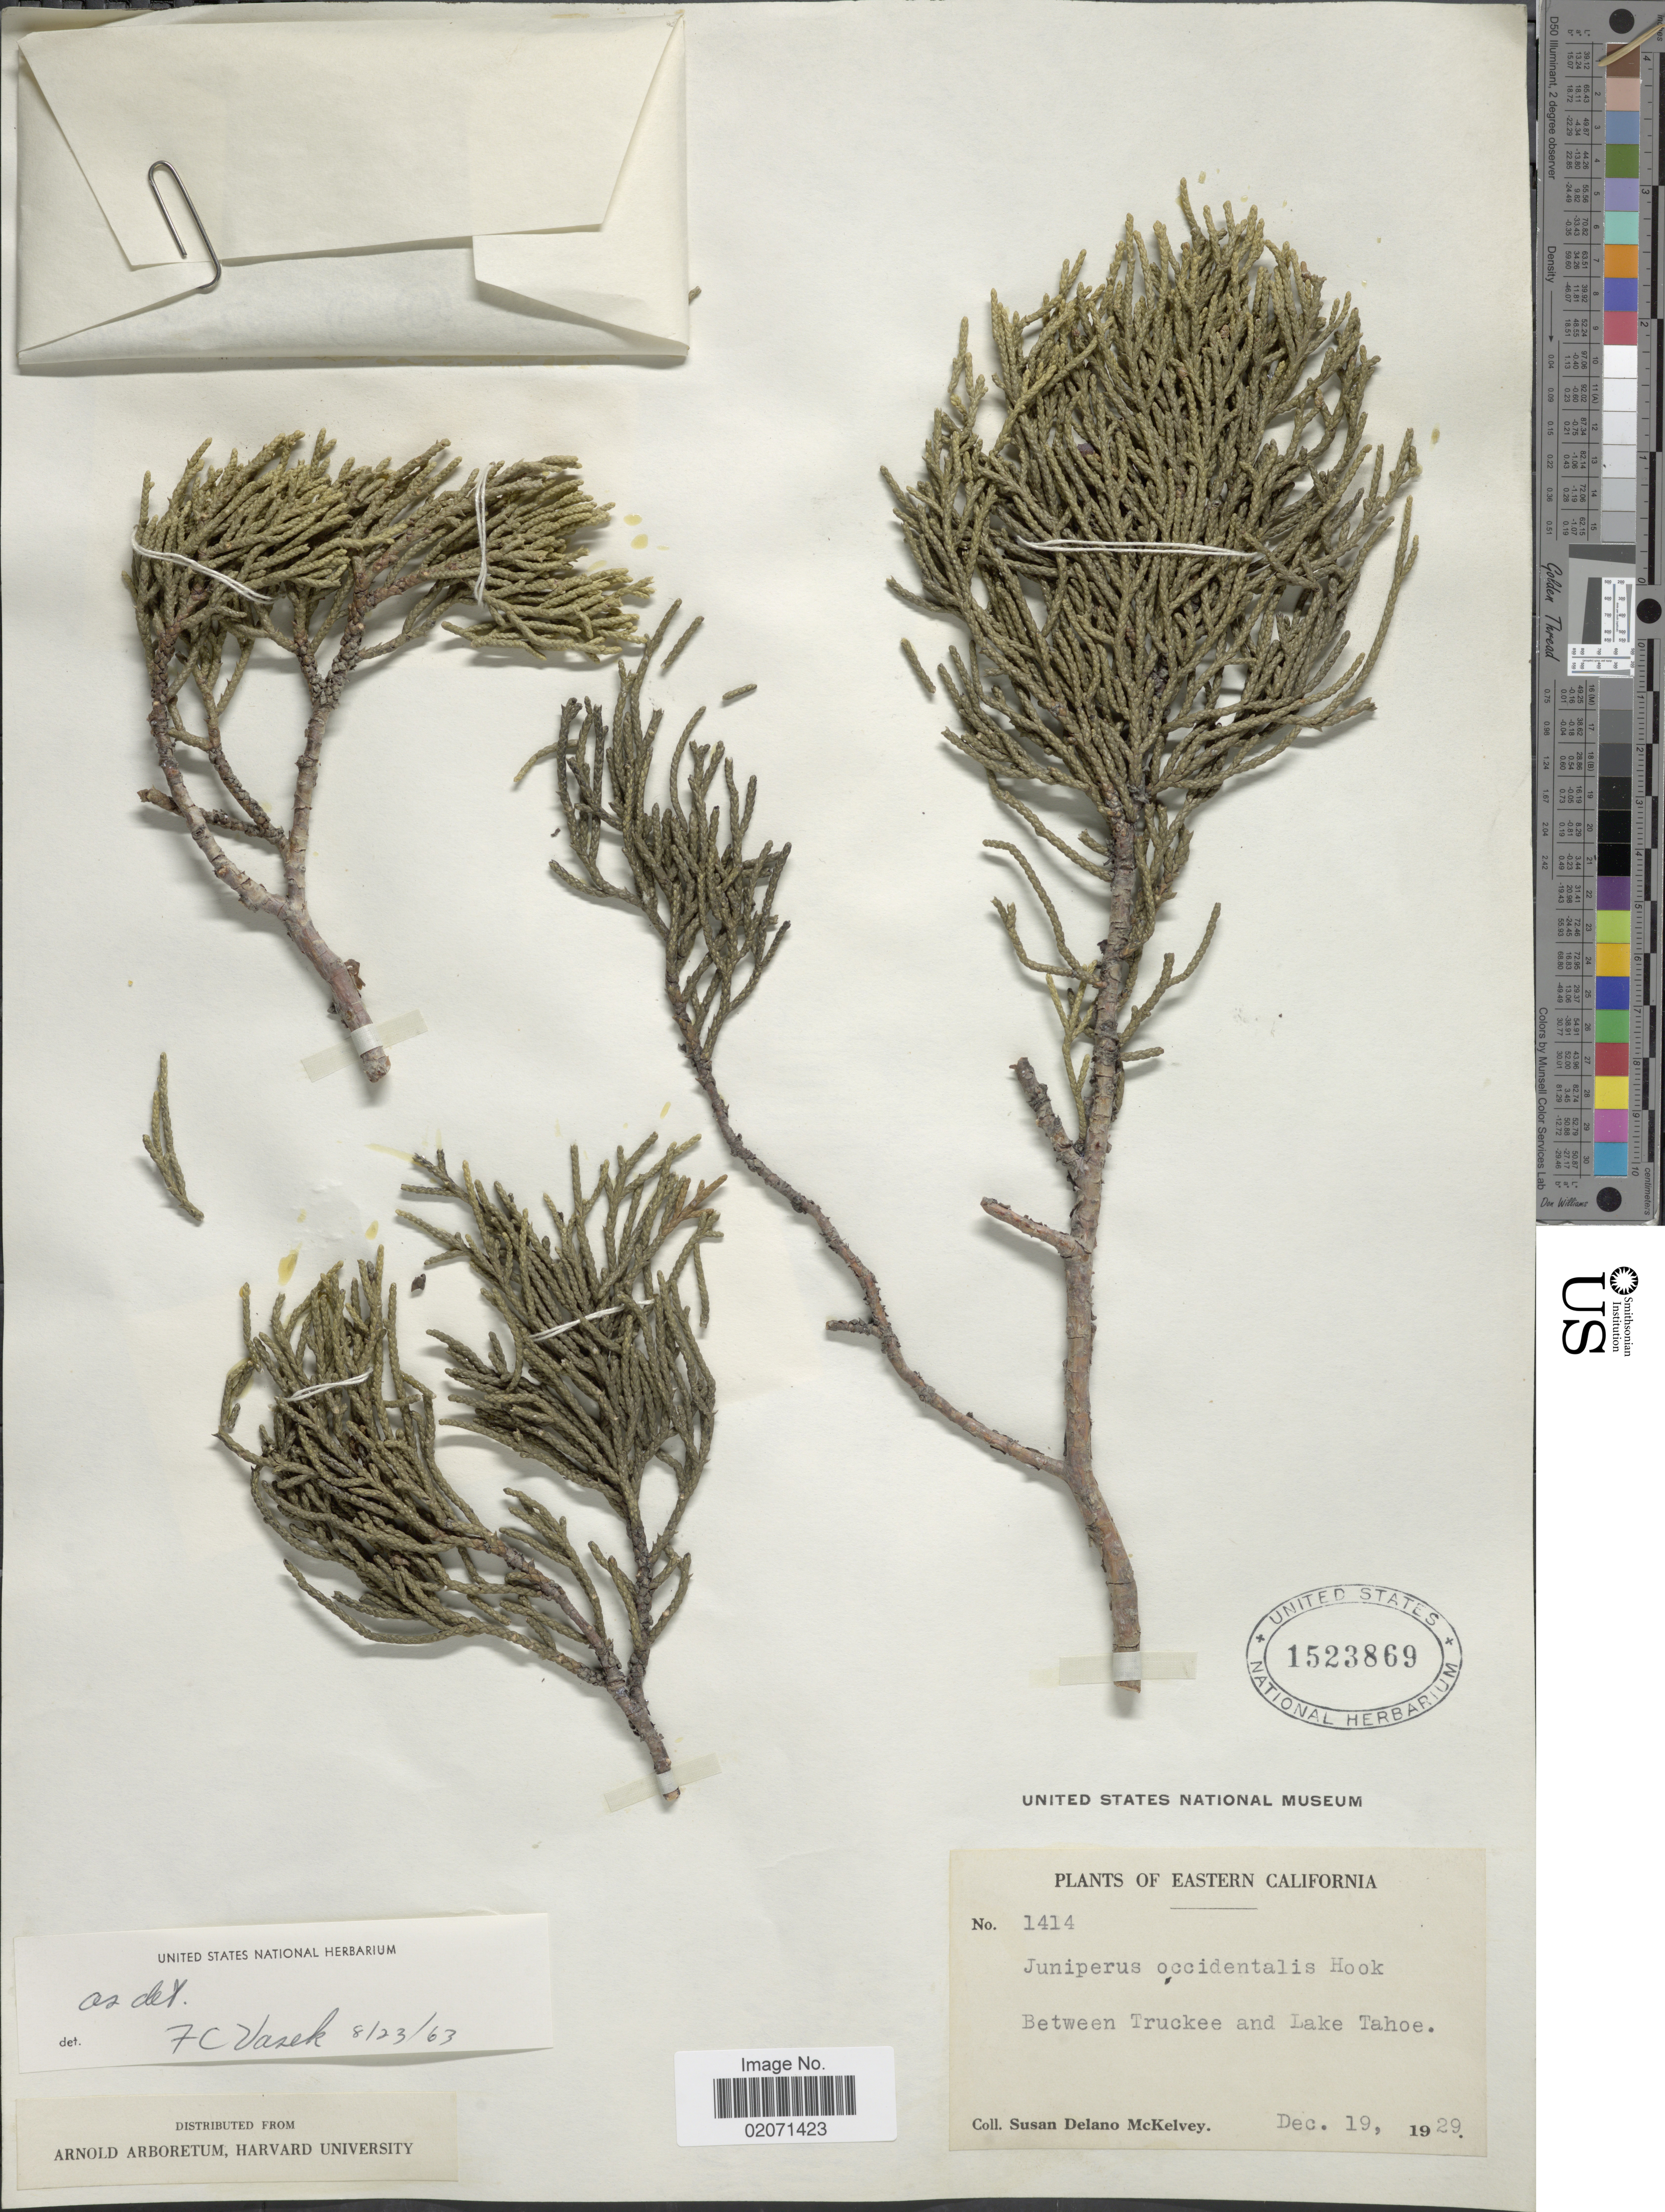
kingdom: Plantae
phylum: Tracheophyta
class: Pinopsida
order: Pinales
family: Cupressaceae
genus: Juniperus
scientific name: Juniperus occidentalis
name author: Hook.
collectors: S. A. McKelvey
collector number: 1414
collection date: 1929-12-19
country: United States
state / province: California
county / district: Nevada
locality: Eastern California. Between Truckee & Lake Tahoe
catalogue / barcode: US 1523869